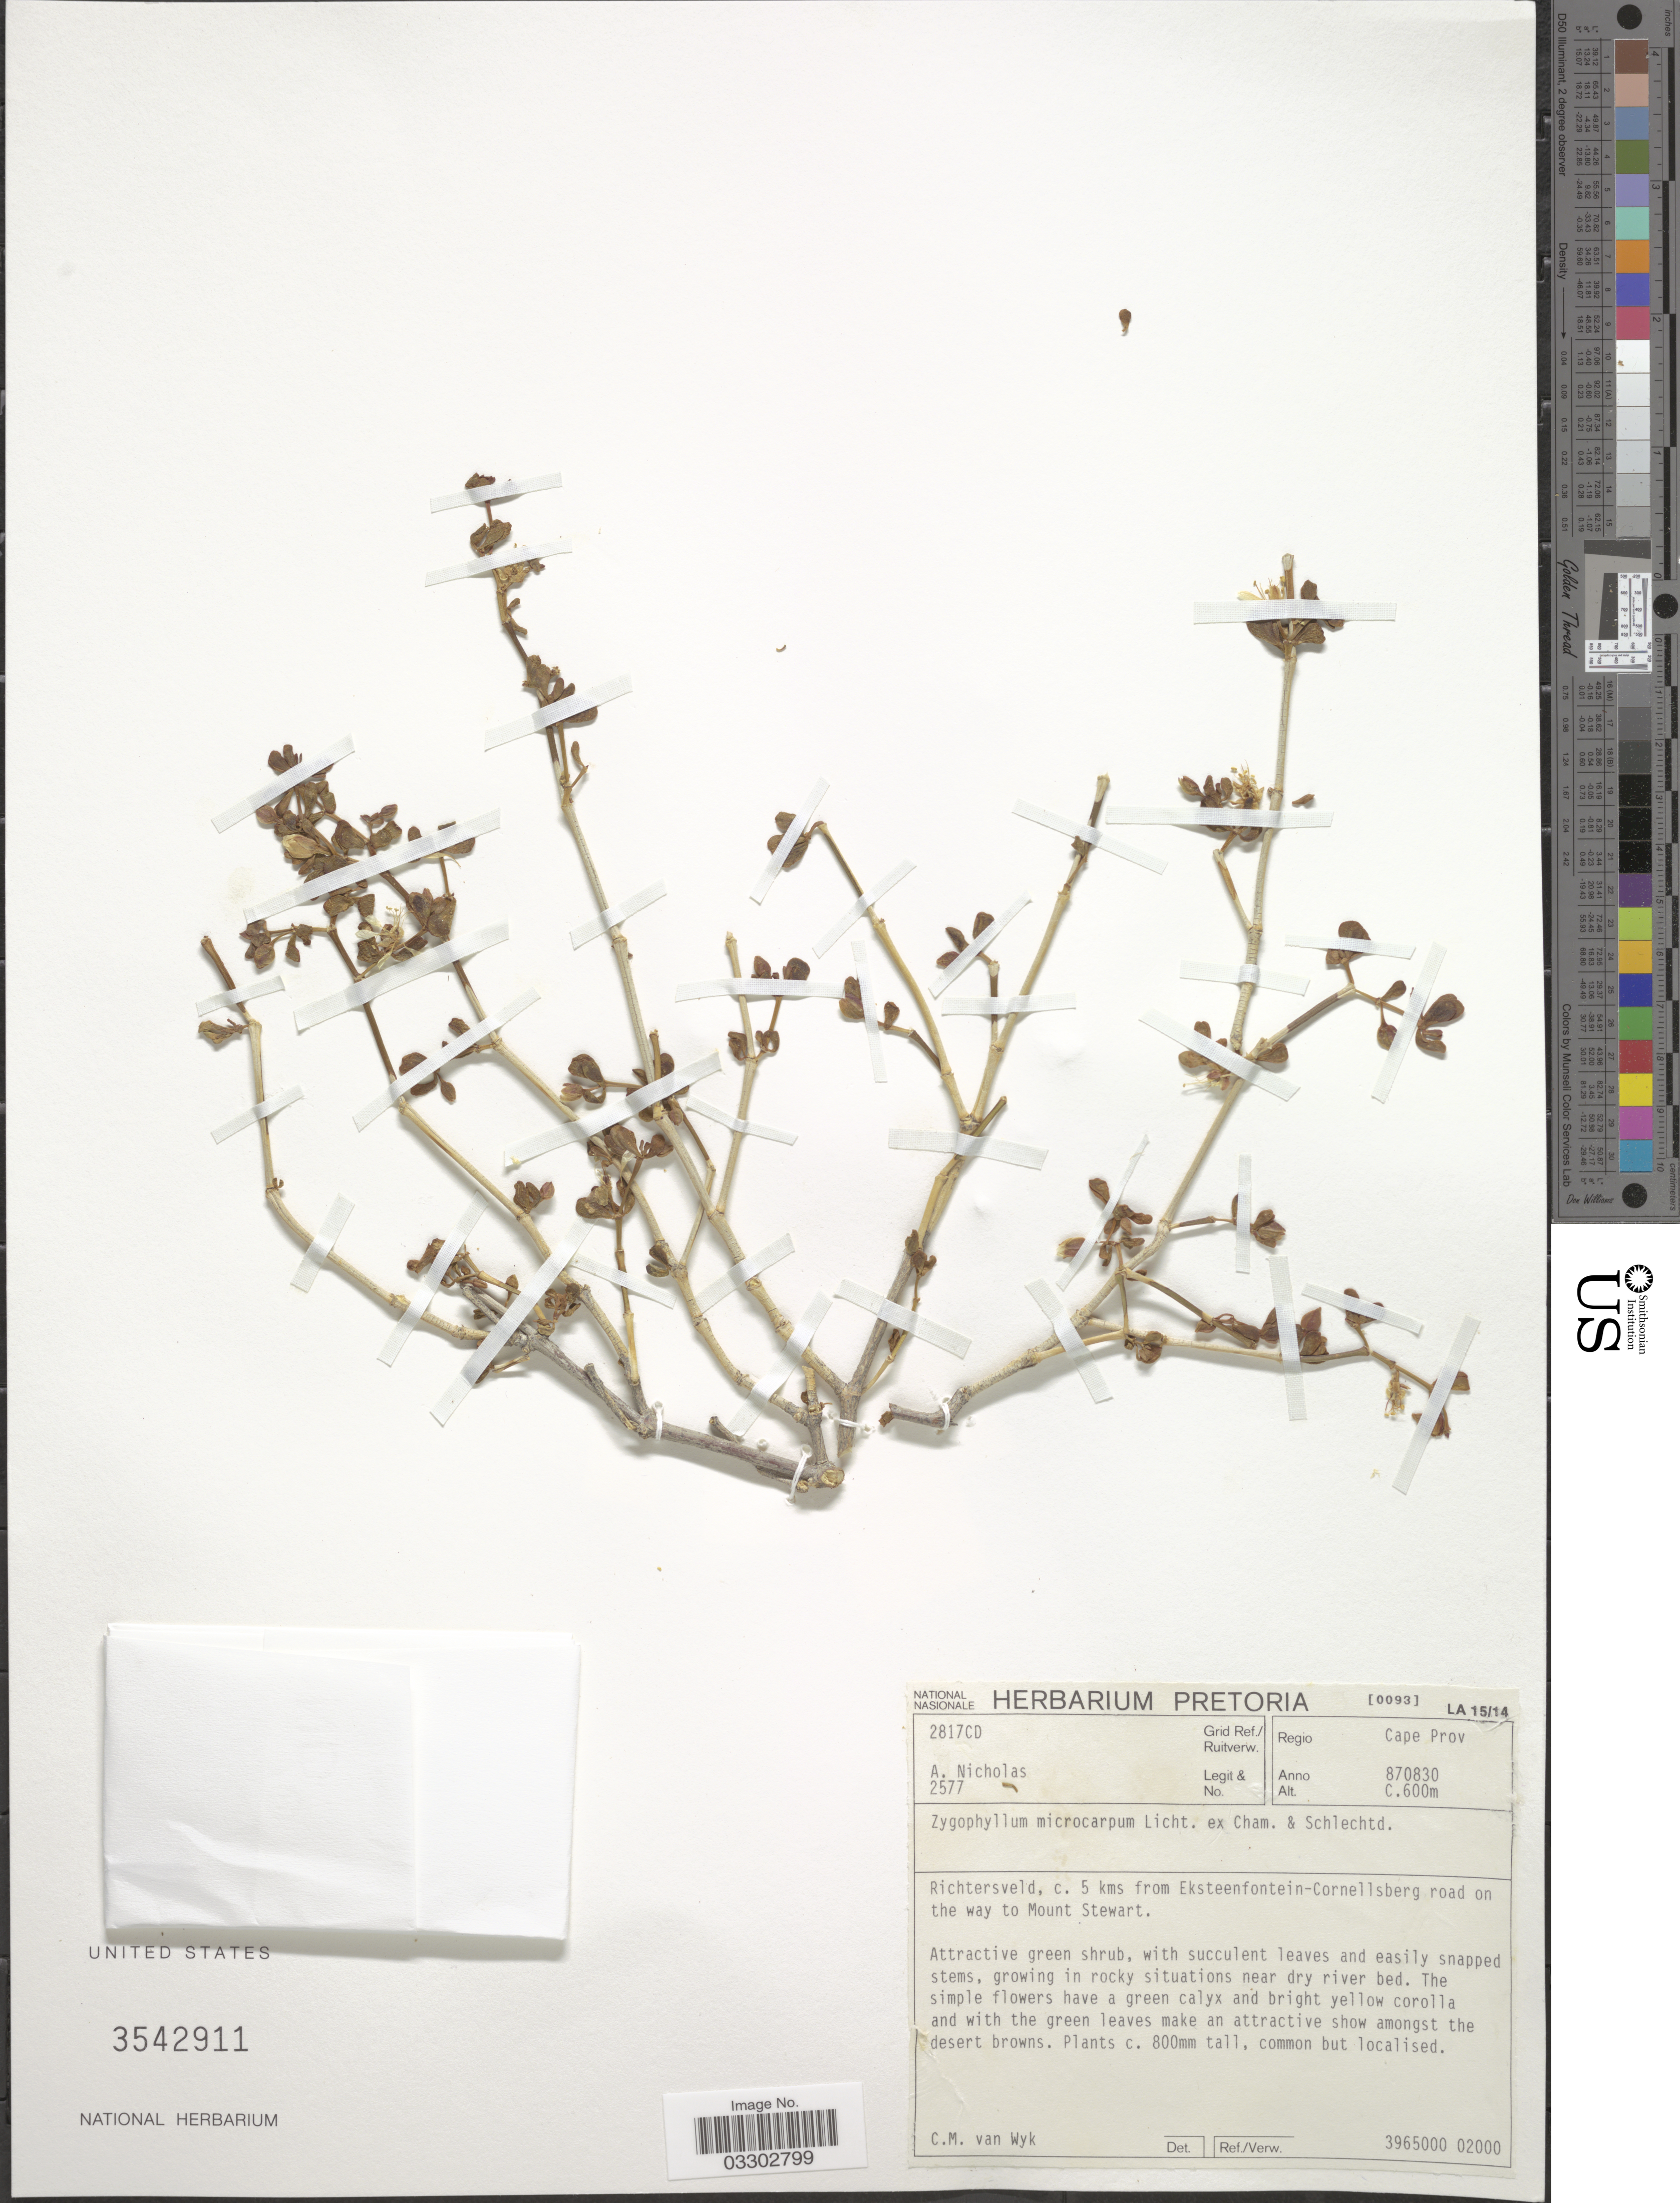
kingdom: Plantae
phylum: Tracheophyta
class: Magnoliopsida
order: Zygophyllales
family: Zygophyllaceae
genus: Zygophyllum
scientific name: Zygophyllum microcarpum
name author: Licht. ex Cham.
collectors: A. Nichols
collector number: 2577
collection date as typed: Transcribed d/m/y: 3/8/87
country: South Africa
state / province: Northern Cape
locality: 2817CD Grid Ref./Ruitverw. Regio Cape Prov. Richtersveld, c. 5 kms. from Eksteenfontein-Cornellsberg road on the way to Mount Stewart.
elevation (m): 600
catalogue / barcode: US 3542911